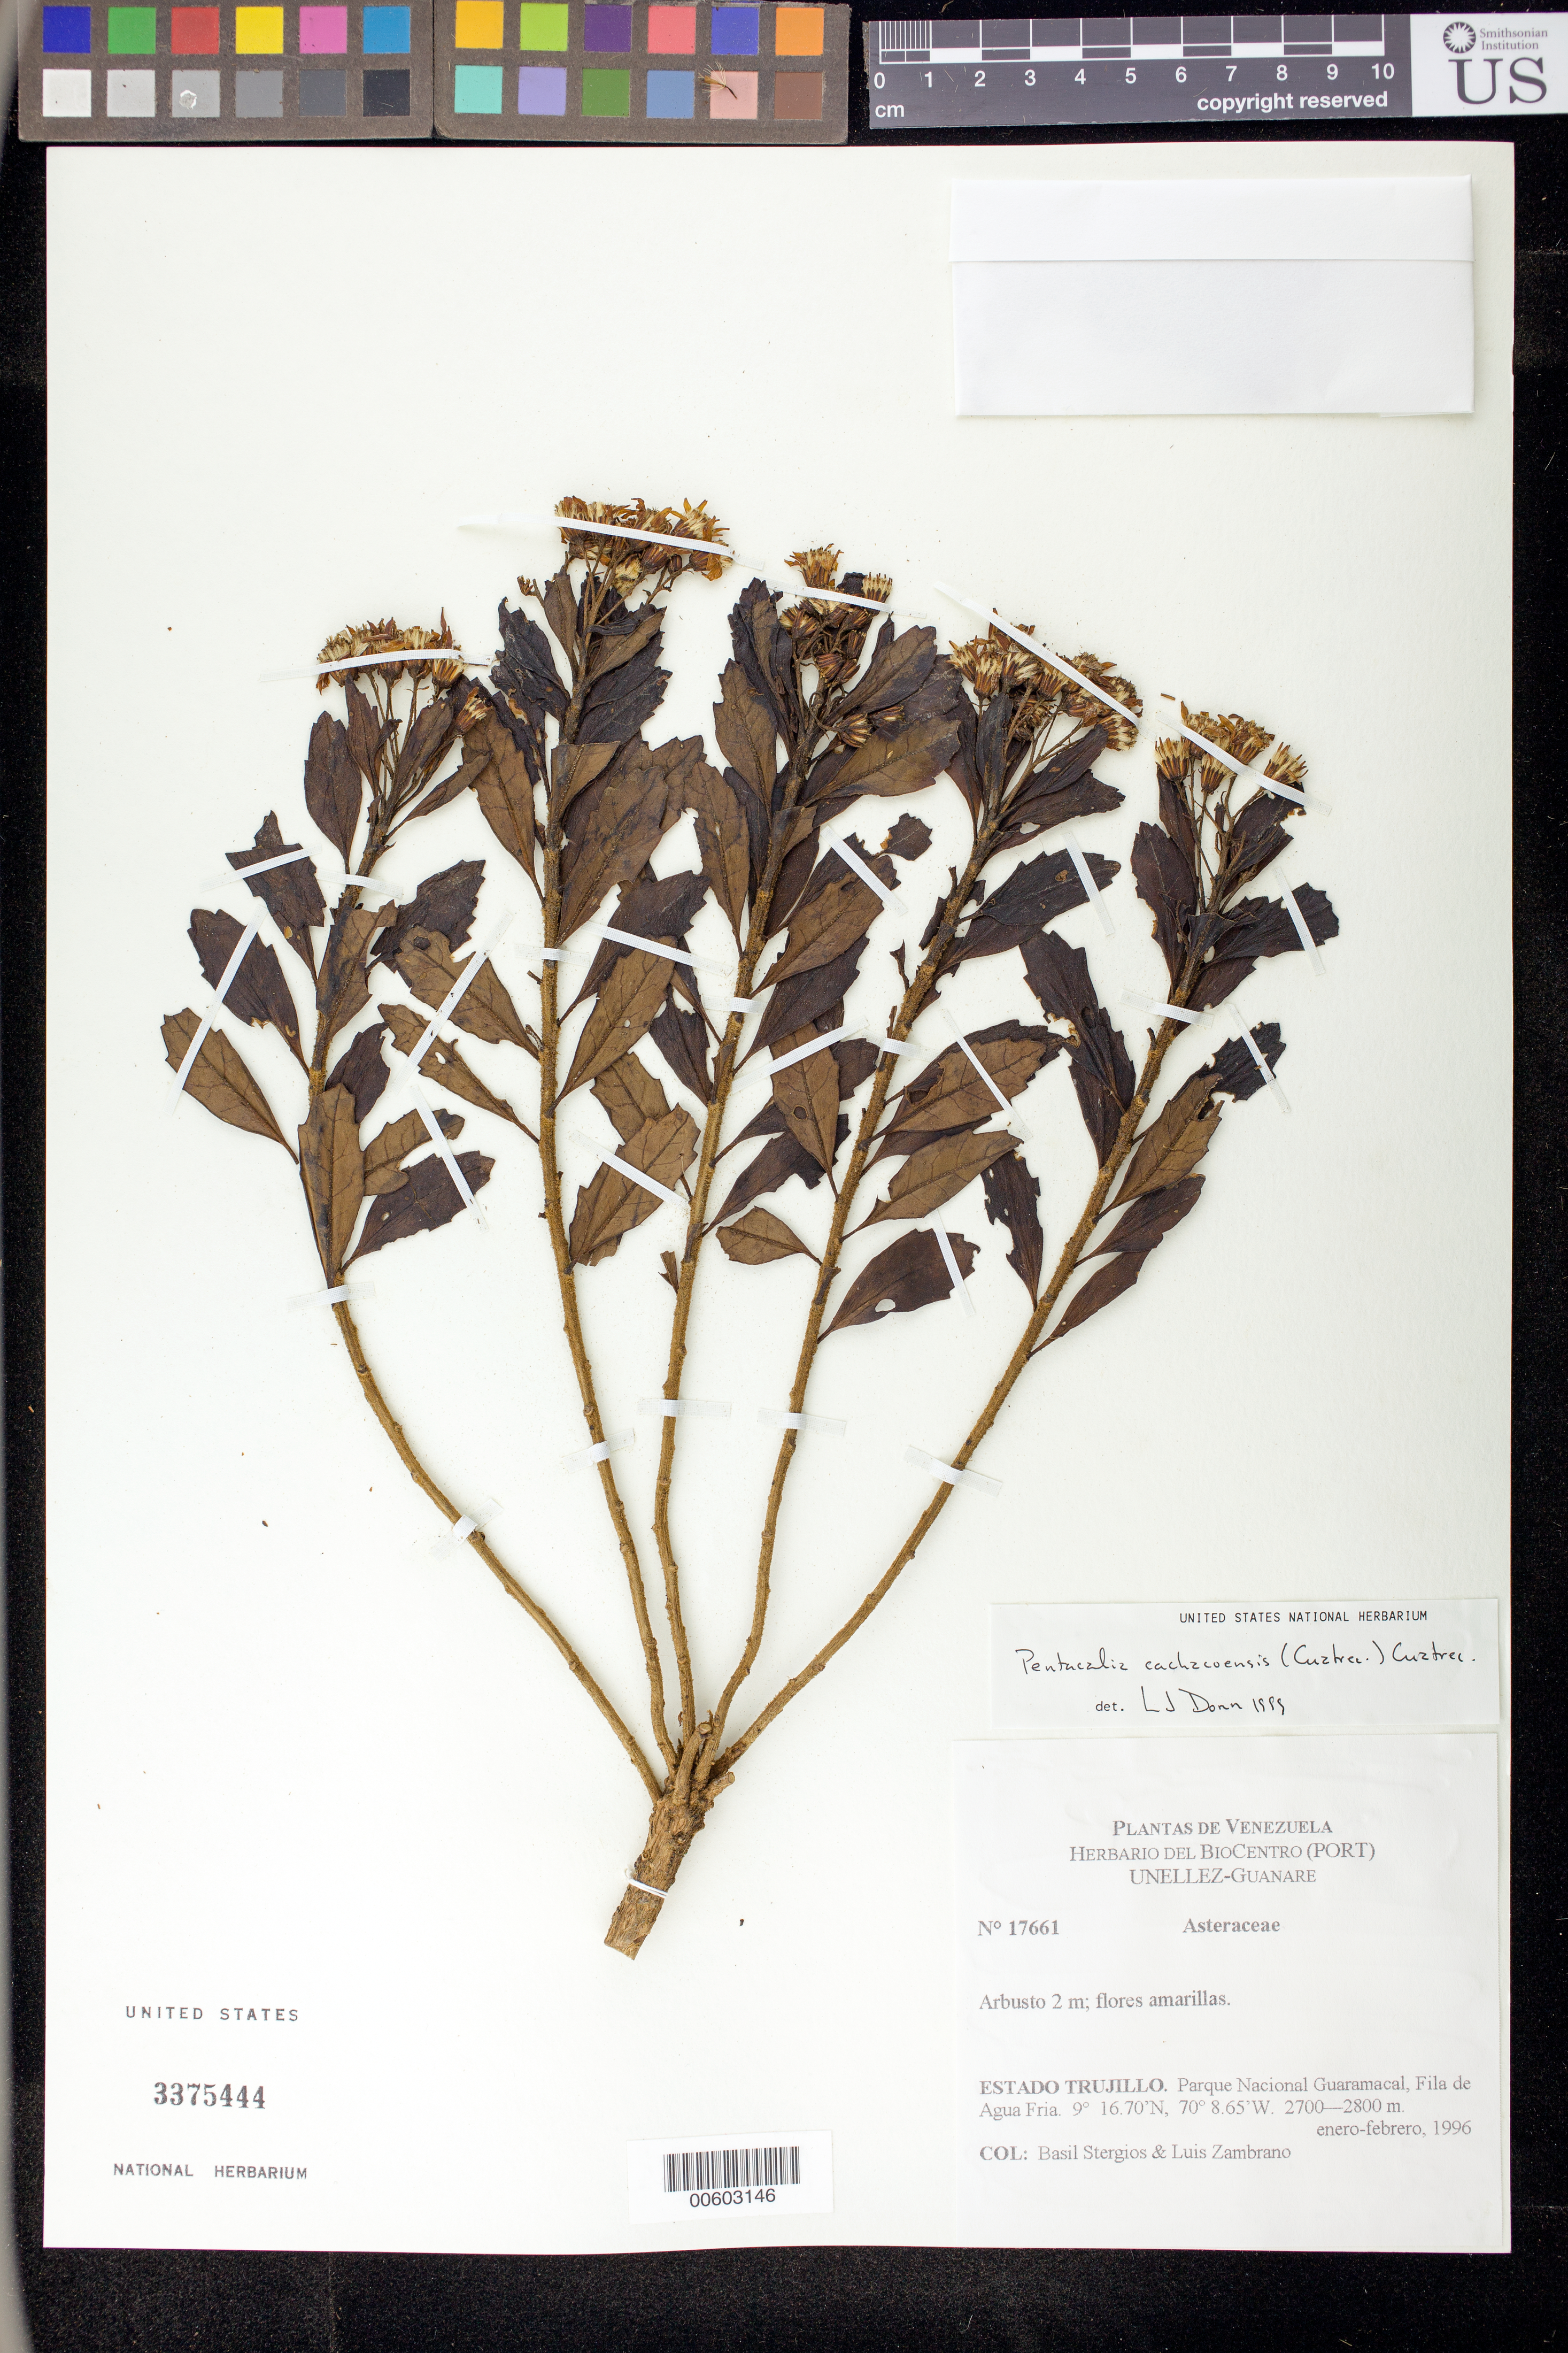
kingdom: Plantae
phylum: Tracheophyta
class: Magnoliopsida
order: Asterales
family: Asteraceae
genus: Pentacalia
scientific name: Pentacalia cachacoensis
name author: (Cuatrec.) Cuatrec.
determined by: Dorr, L. J., (BOT), Smithsonian Institution - National Museum of Natural History (UNITED STATES)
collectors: B. G. Stergios & L. Zambrano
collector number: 17661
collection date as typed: Jan 1996 to -- Feb 1996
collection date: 1996-01/1996-02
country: Venezuela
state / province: Trujillo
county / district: Boconó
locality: Parque Nacional Guaramacal, Fila de Agua Fria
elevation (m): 2700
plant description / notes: PORT, US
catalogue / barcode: US 3375444